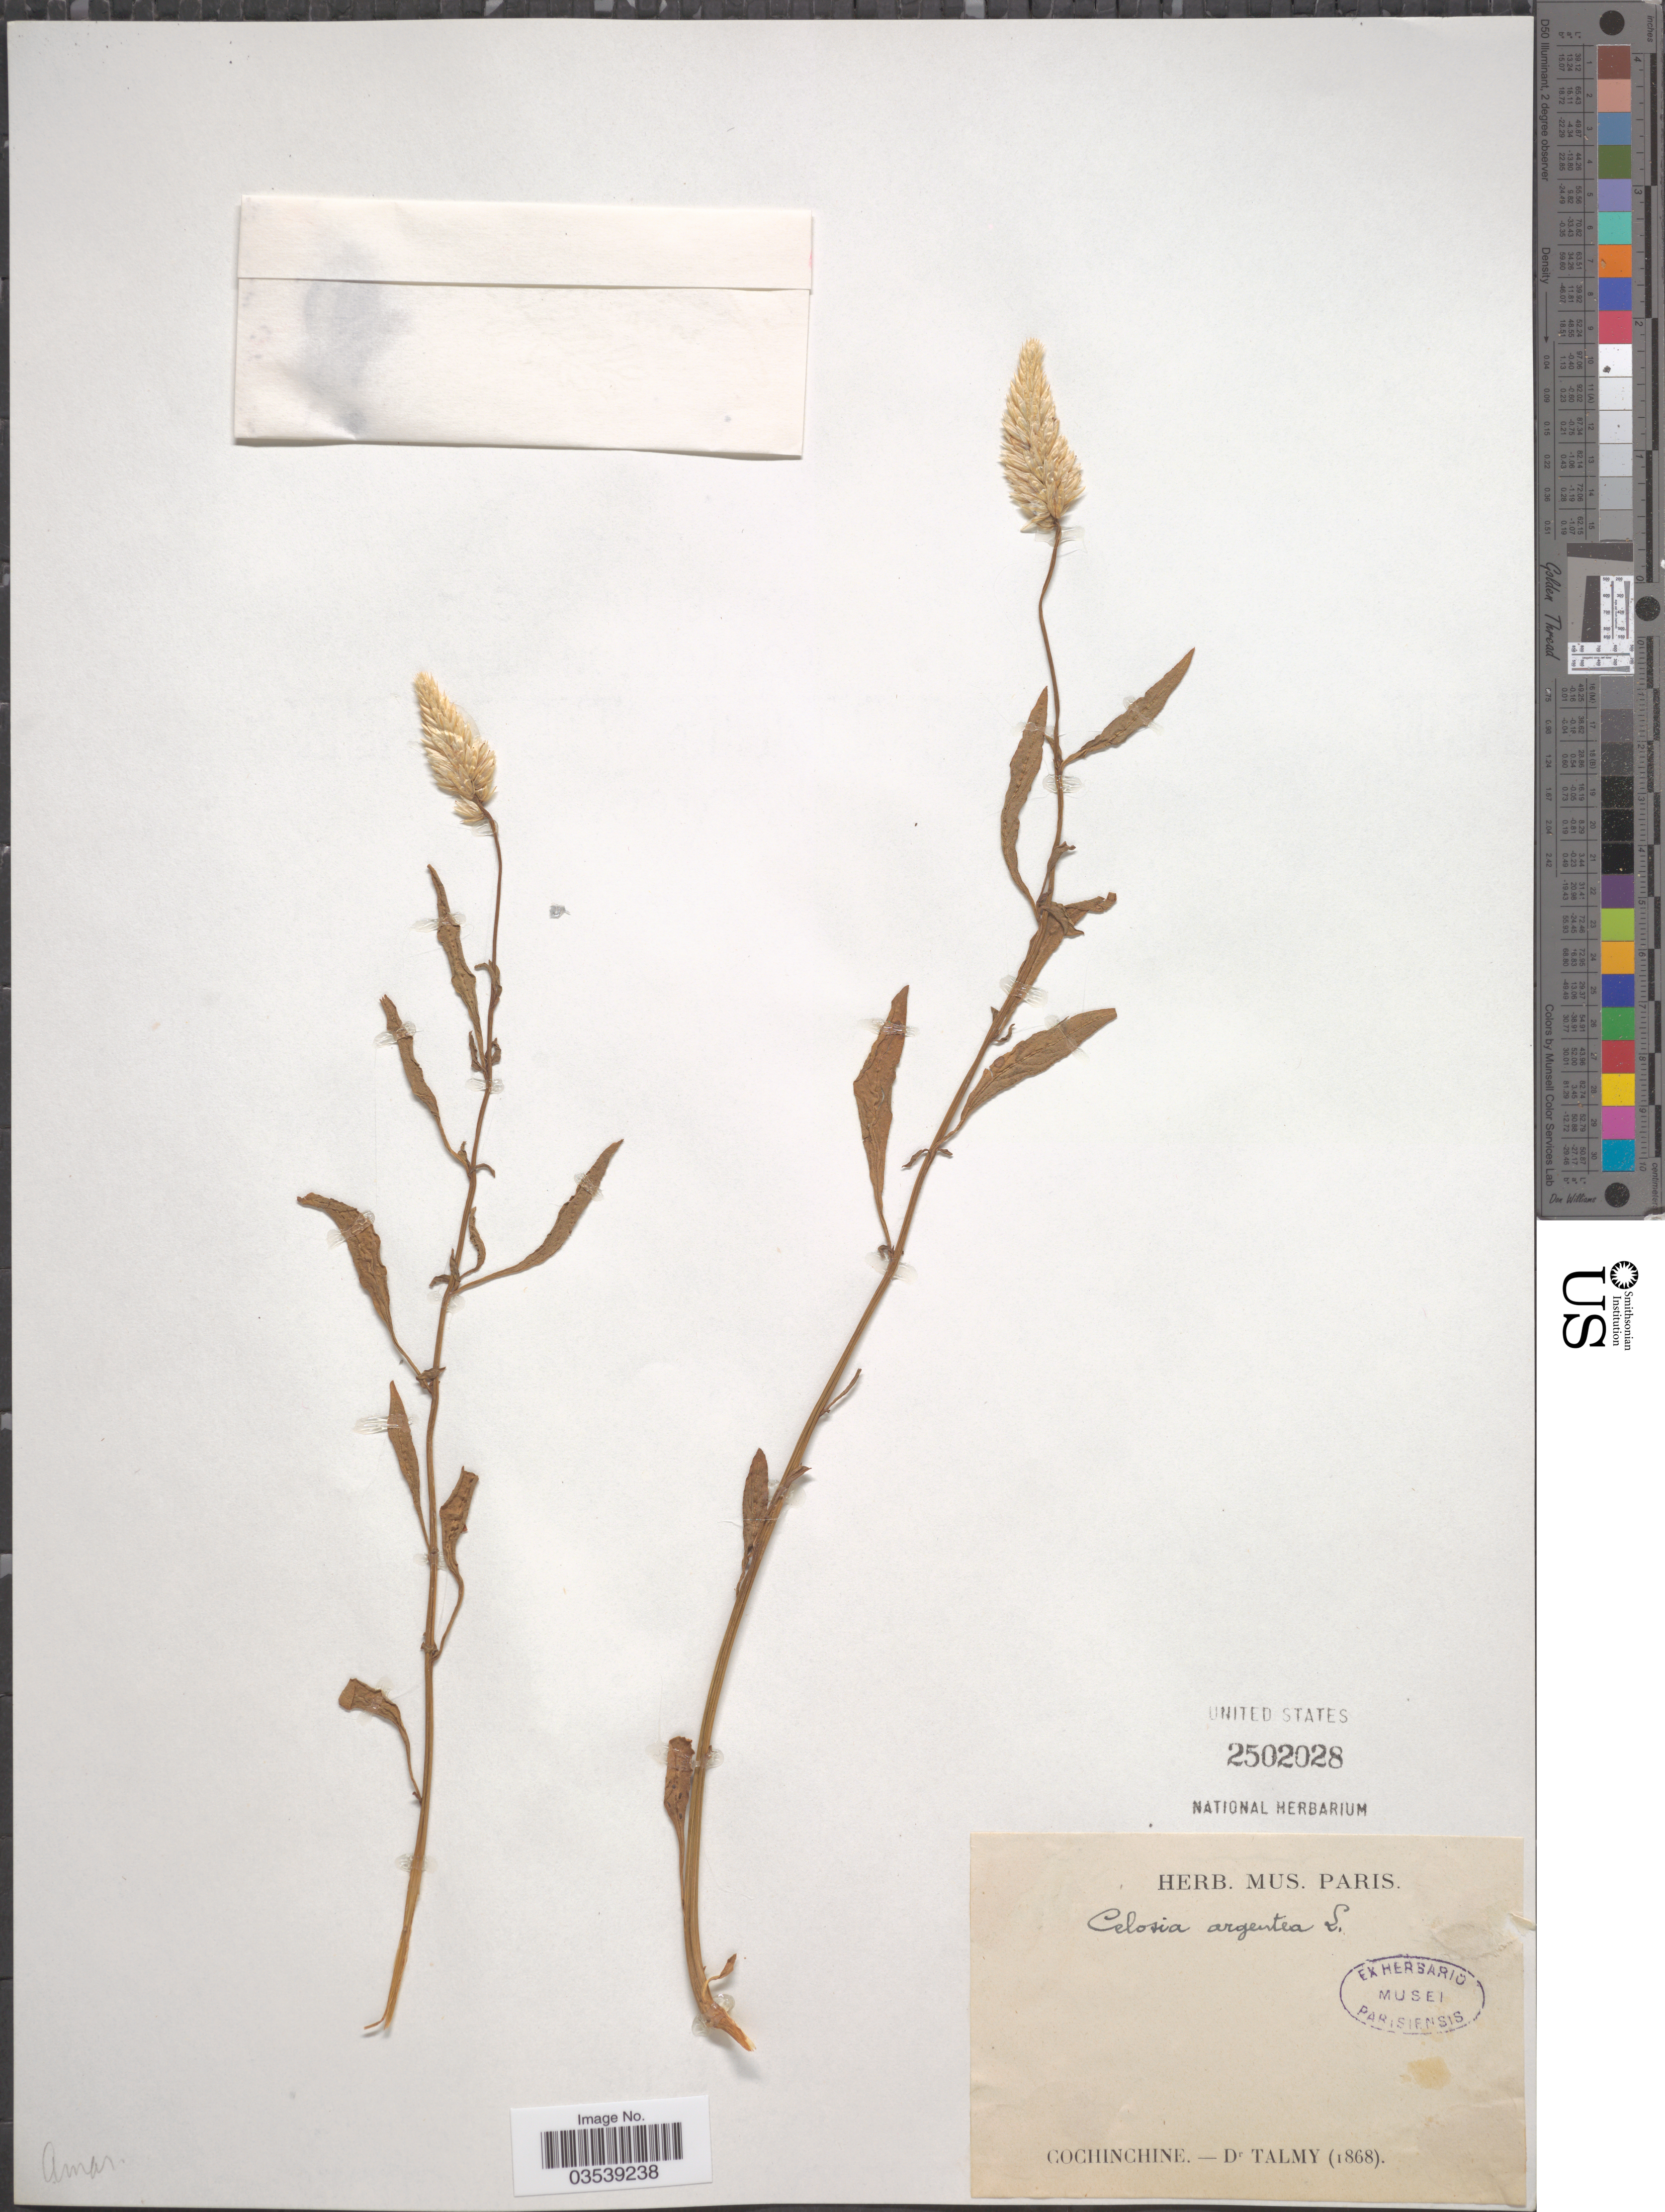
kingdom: Plantae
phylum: Tracheophyta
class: Magnoliopsida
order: Caryophyllales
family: Amaranthaceae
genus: Celosia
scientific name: Celosia argentea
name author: L.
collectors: -. Talmy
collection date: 1868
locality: Cochinchine.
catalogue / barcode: US 2502028